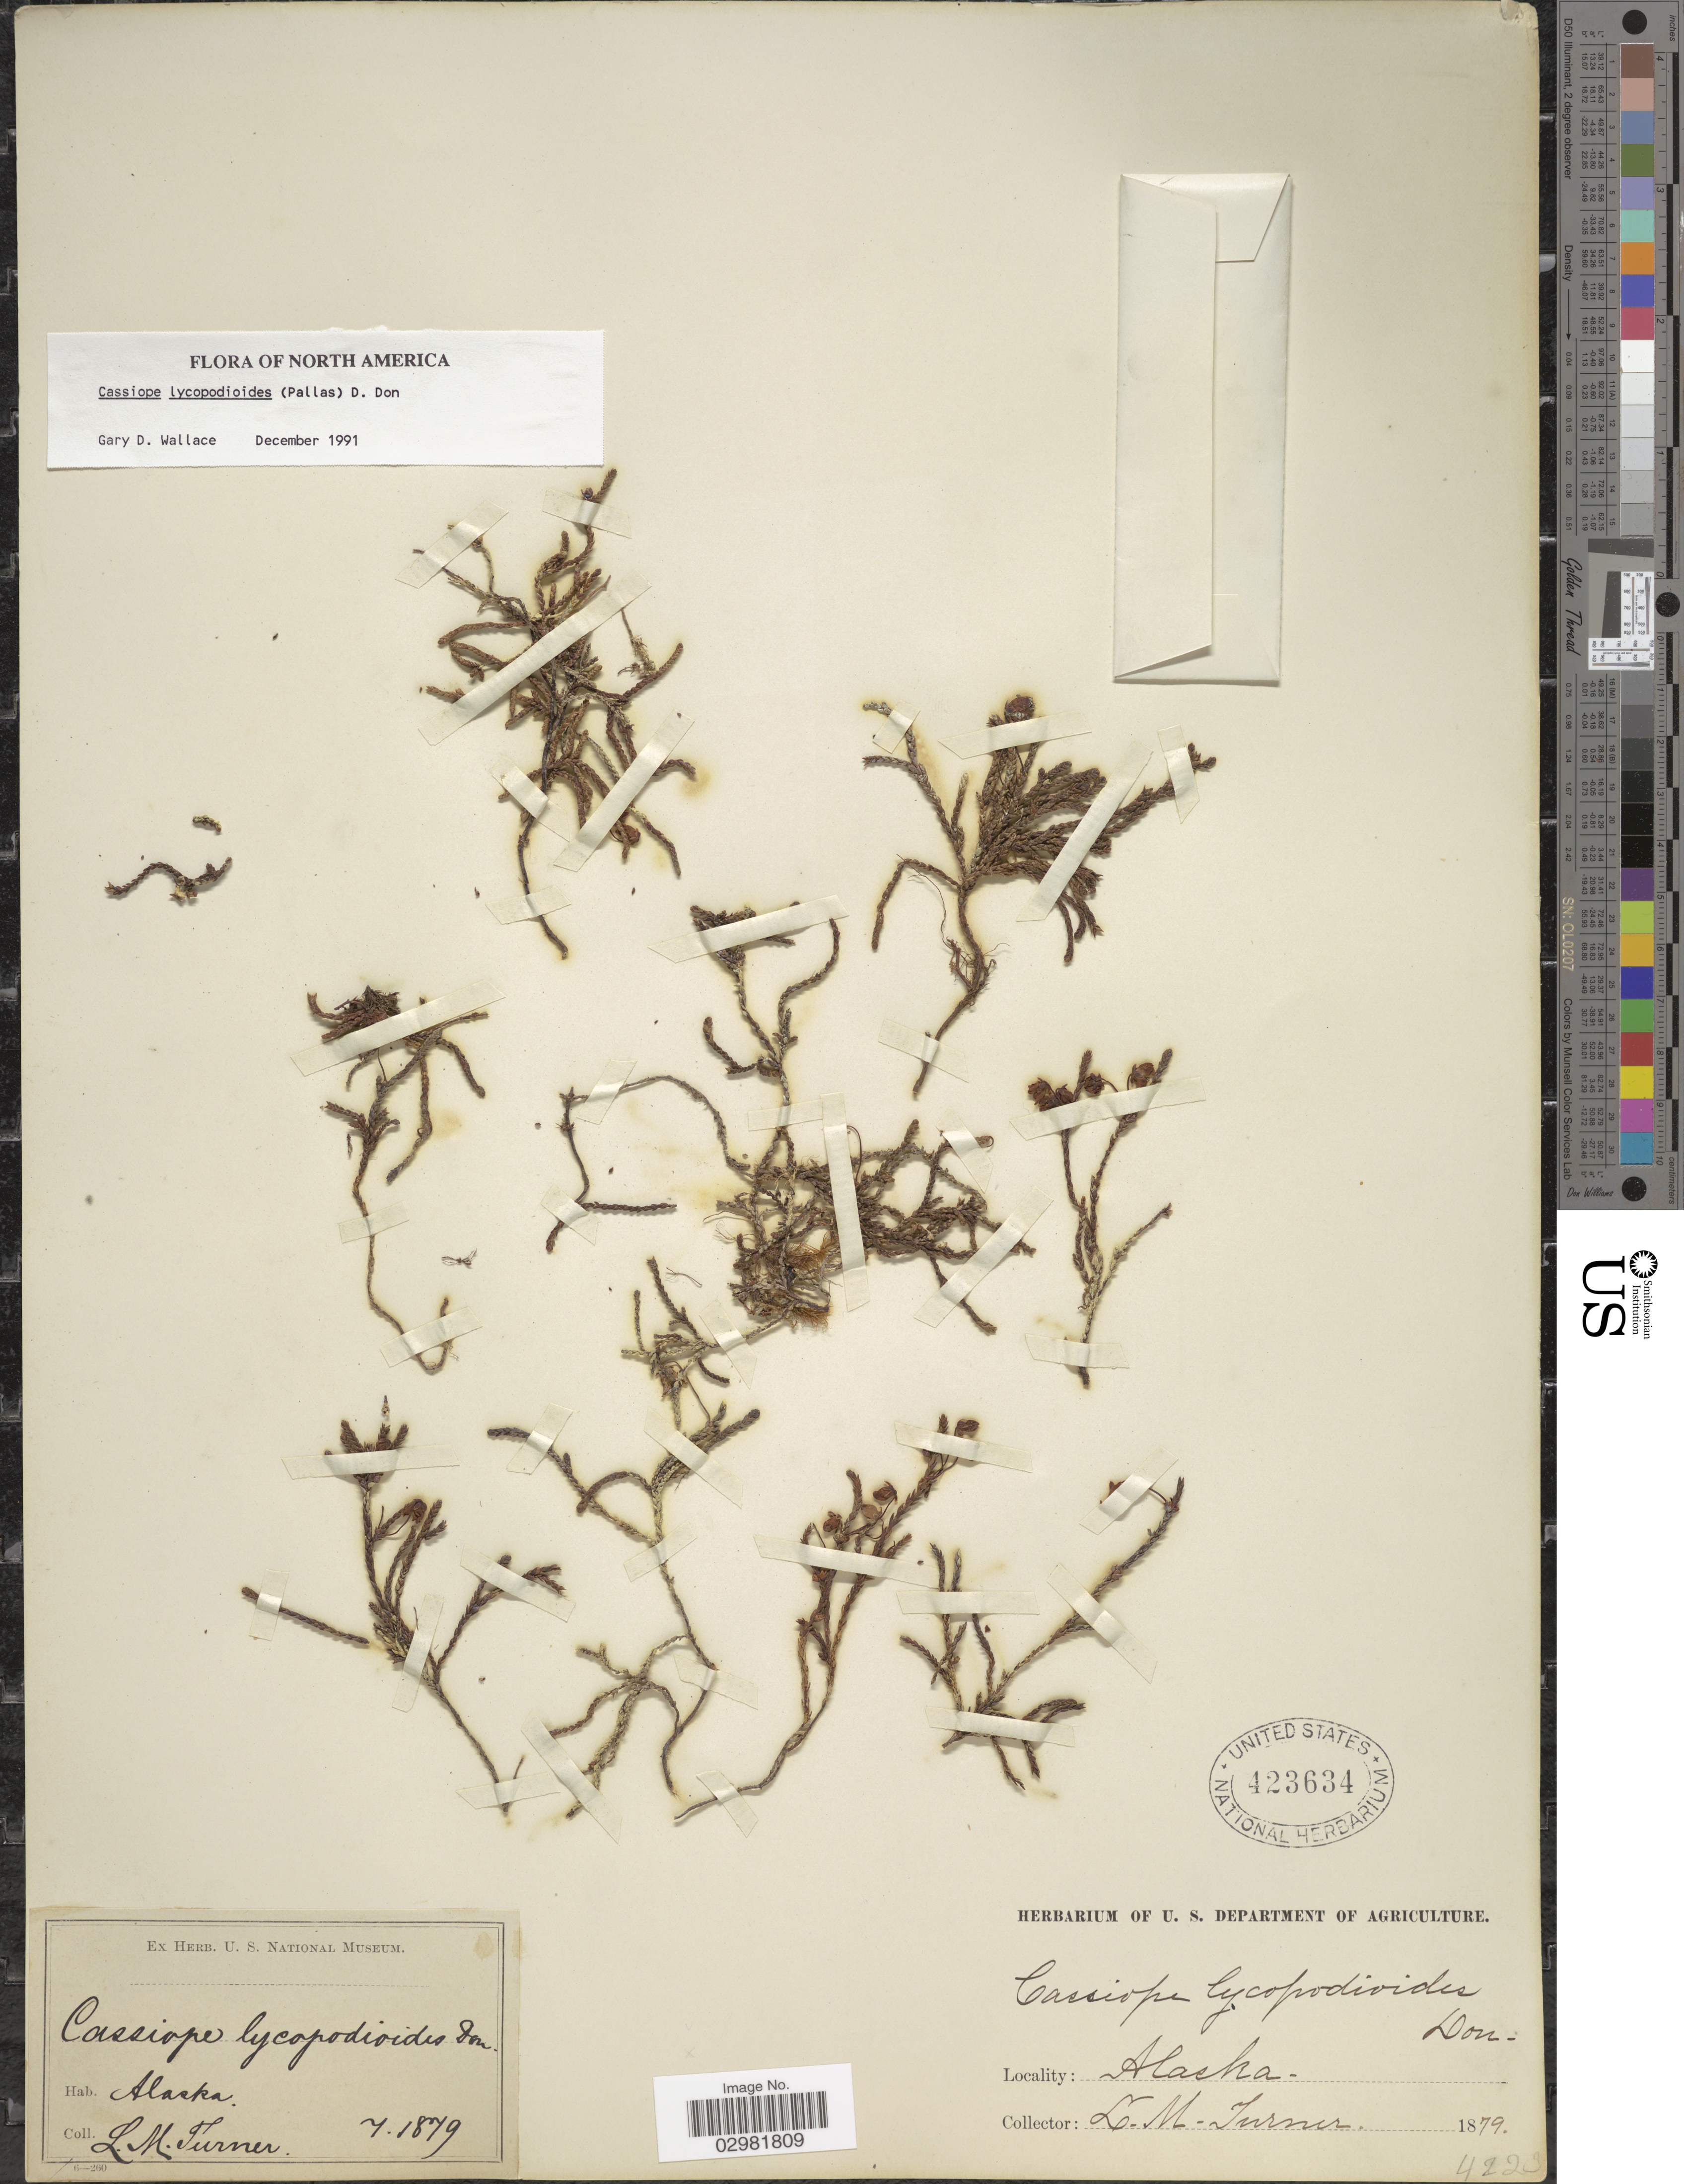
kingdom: Plantae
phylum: Tracheophyta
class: Magnoliopsida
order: Ericales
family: Ericaceae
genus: Cassiope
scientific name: Cassiope lycopodioides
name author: (Pall.) D. Don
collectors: L. M. Turner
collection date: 1879-07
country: United States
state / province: Alaska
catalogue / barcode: US 423634